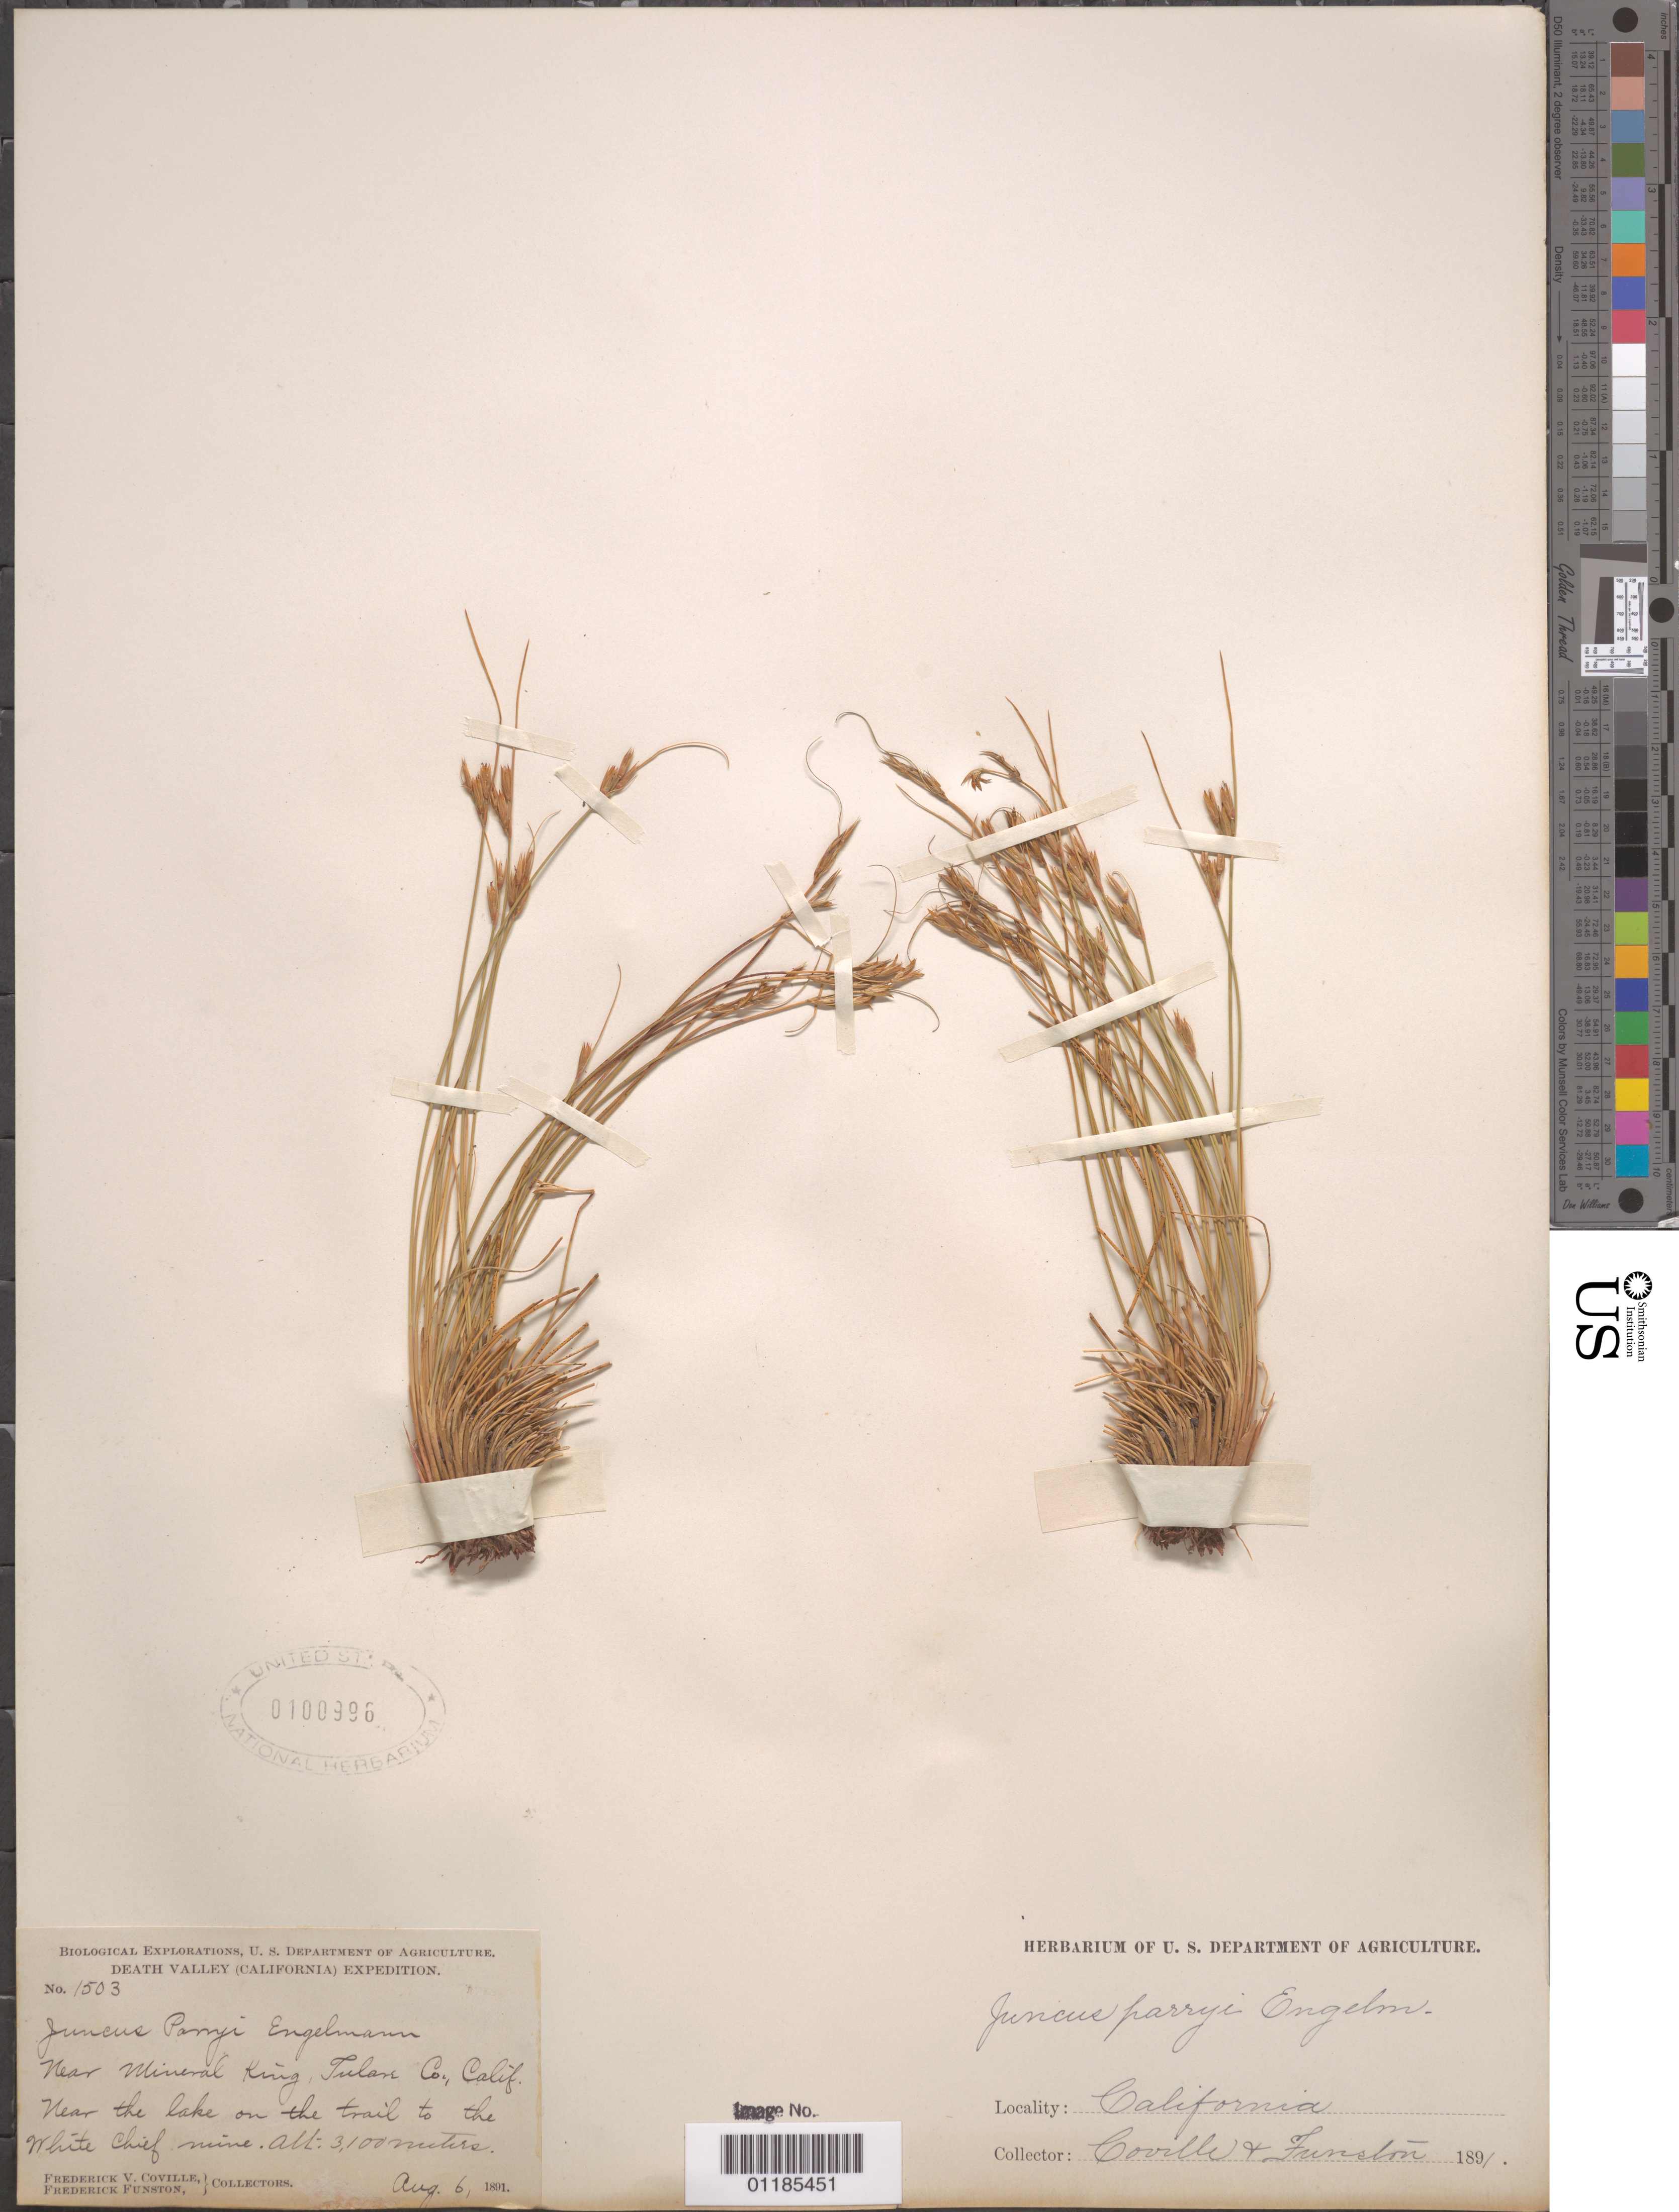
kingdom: Plantae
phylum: Tracheophyta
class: Liliopsida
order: Poales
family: Juncaceae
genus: Juncus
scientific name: Juncus parryi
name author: Engelm.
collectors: F. V. Coville & F. Funston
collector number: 1503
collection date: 1891-08-06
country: United States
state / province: California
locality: Near Mineral King, near the lake on the trail to the White Chief Mine.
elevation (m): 3100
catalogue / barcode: US 100996